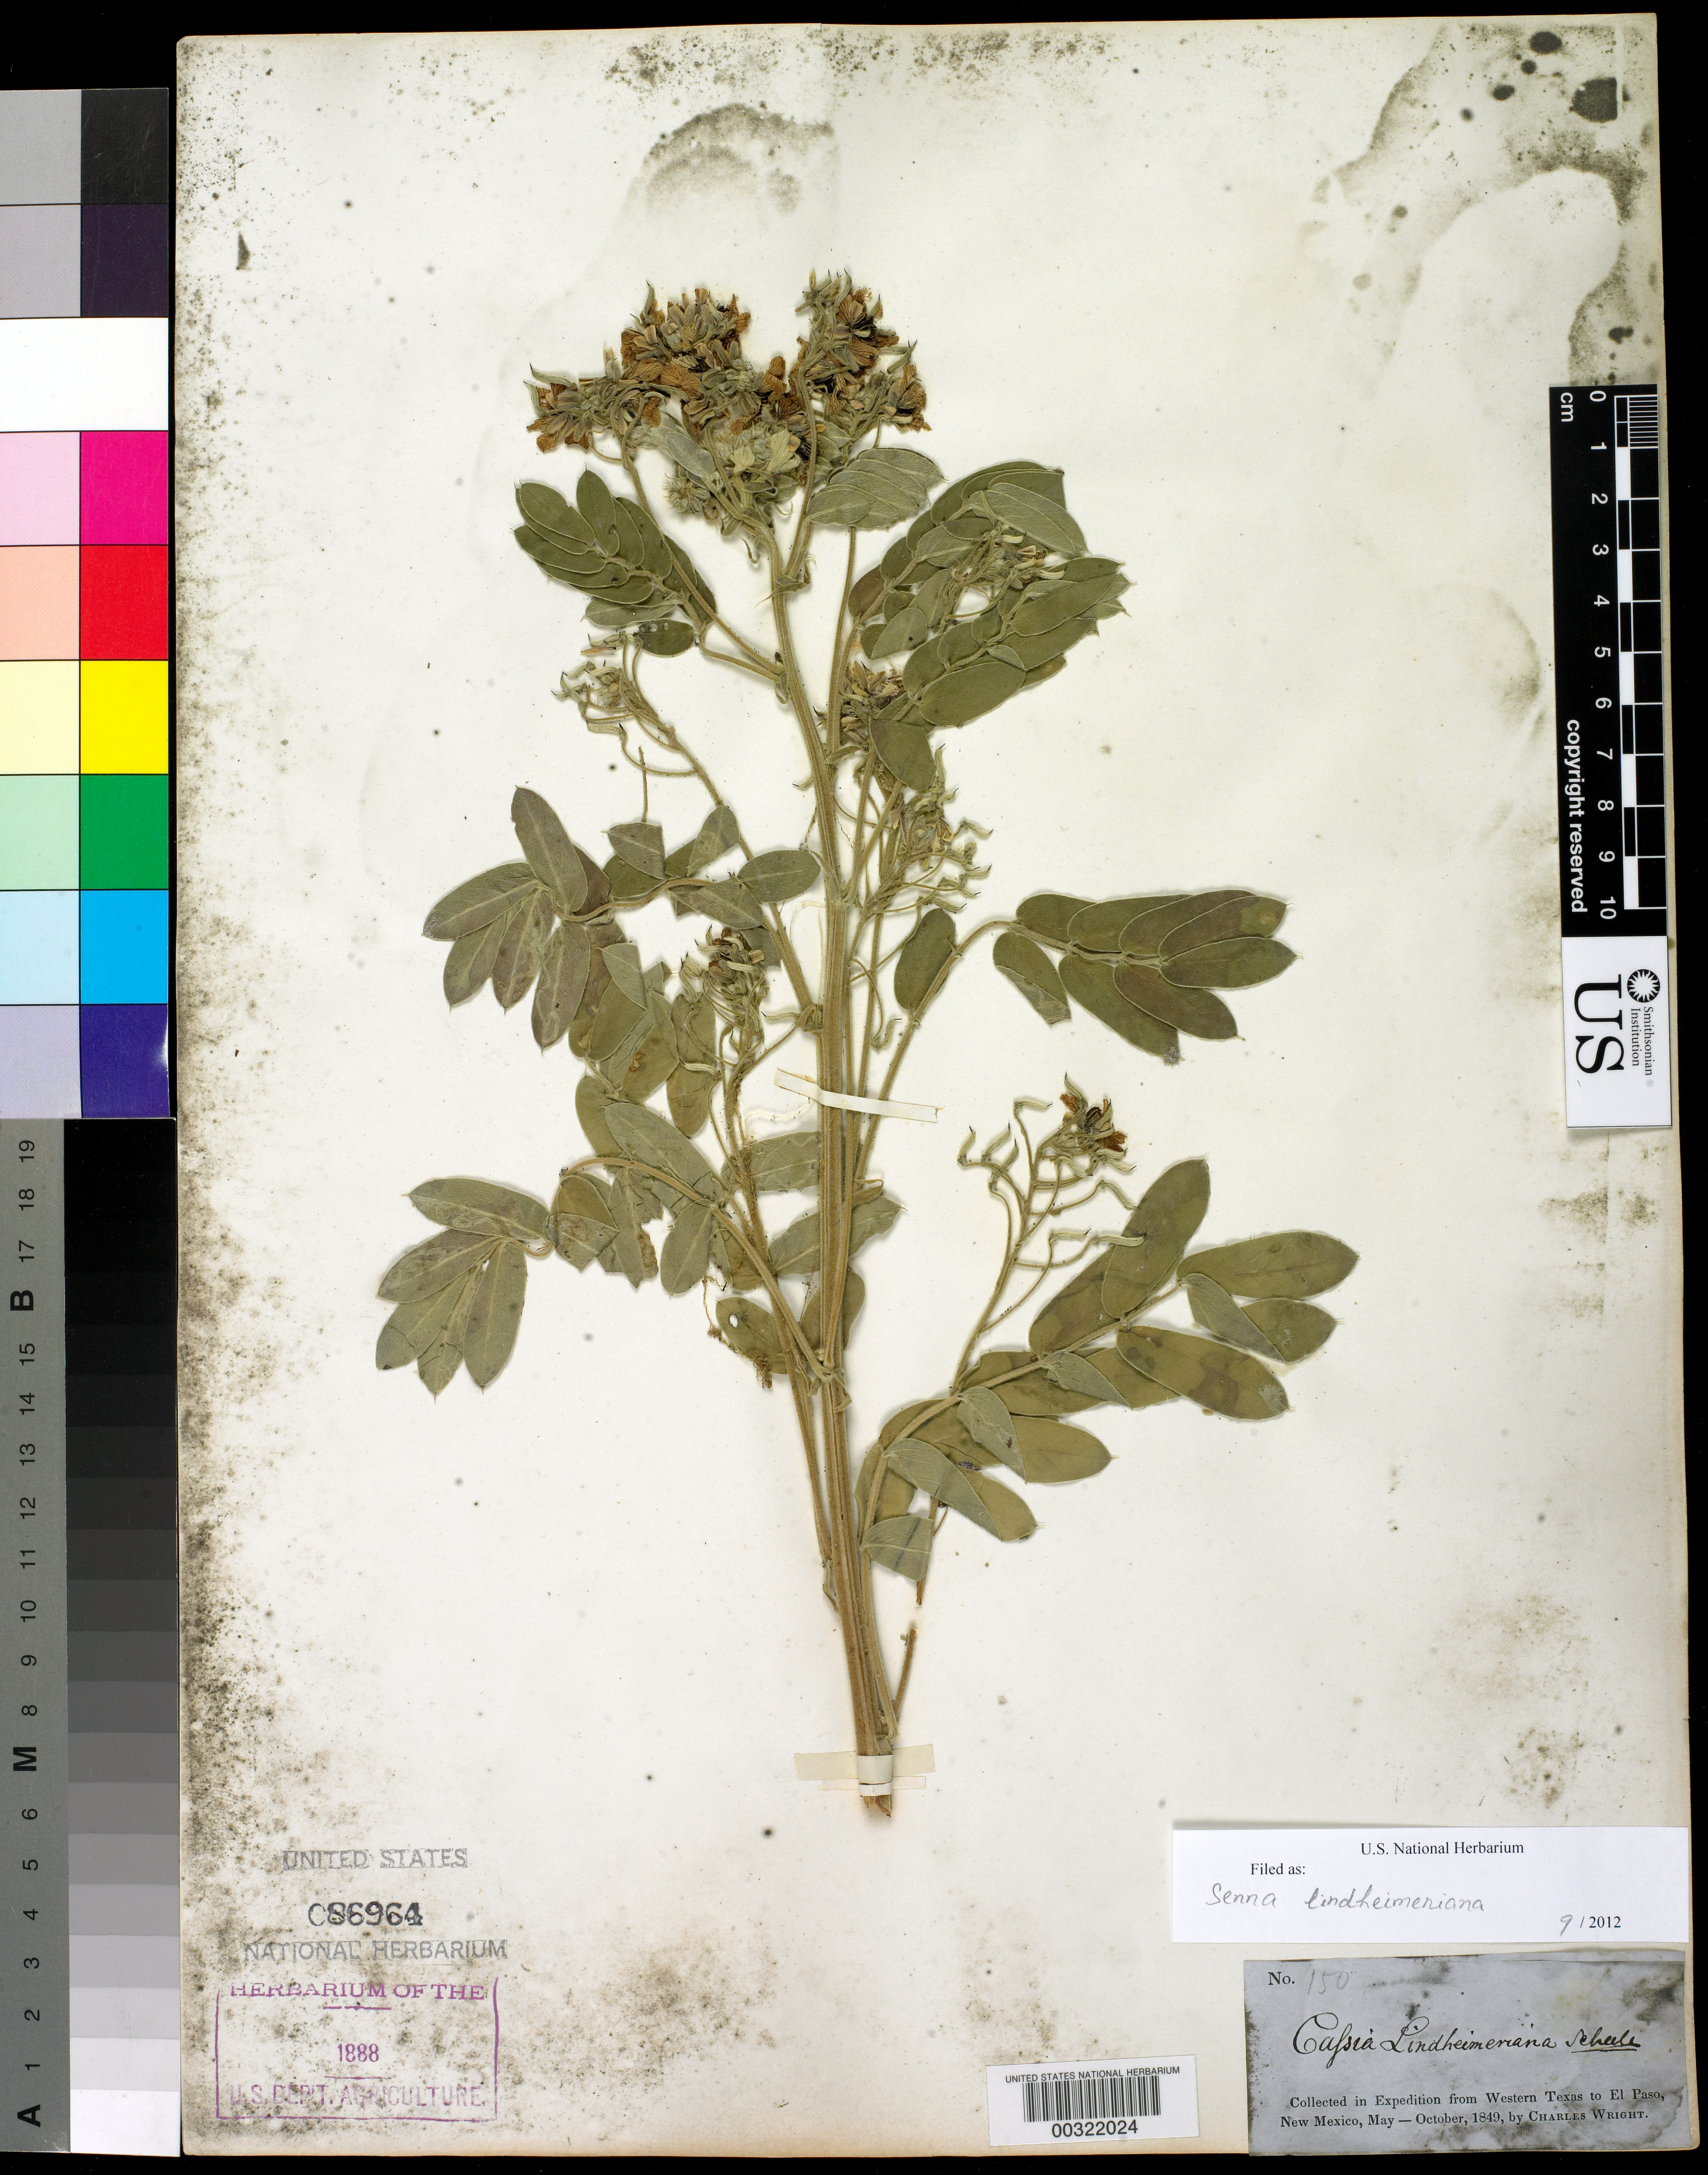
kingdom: Plantae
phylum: Tracheophyta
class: Magnoliopsida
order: Fabales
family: Fabaceae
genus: Senna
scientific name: Senna lindheimeriana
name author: (Scheele) H.S. Irwin & Barneby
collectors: C. Wright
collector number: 150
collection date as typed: Oct 1849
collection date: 1849-10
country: United States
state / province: New Mexico / Texas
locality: Western texas to el paso, new mexico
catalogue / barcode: US 86964